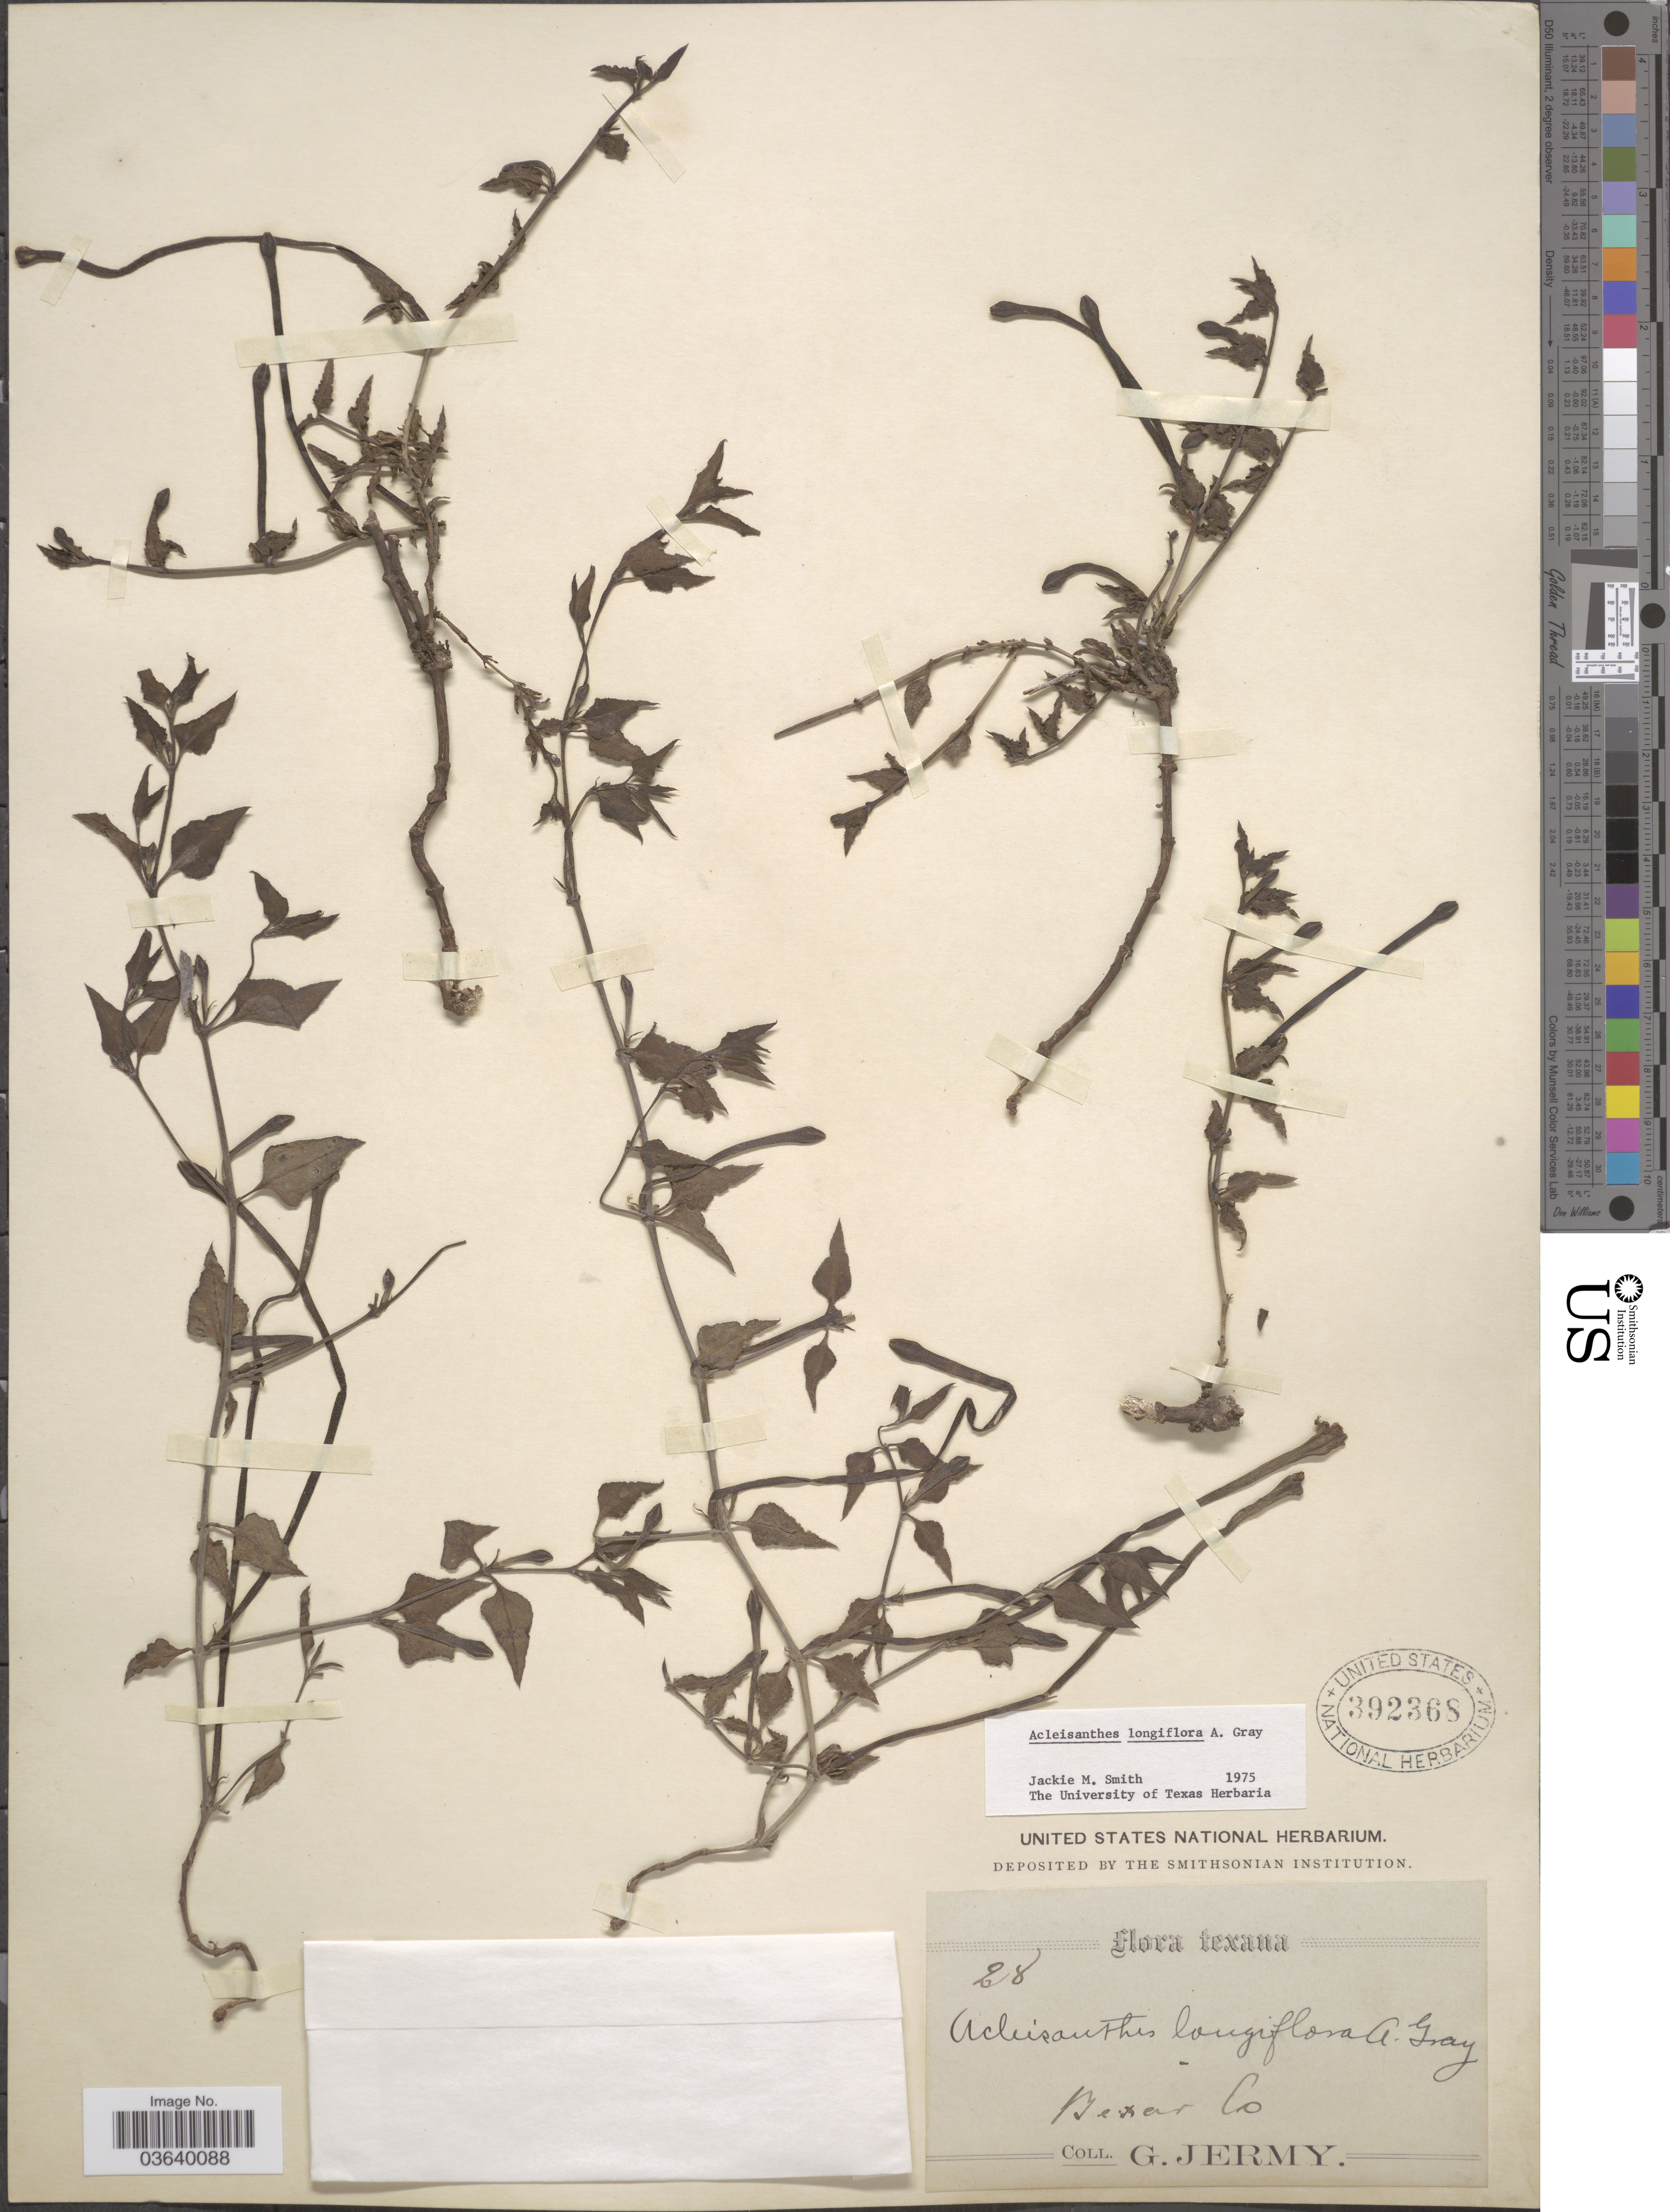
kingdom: Plantae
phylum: Tracheophyta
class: Magnoliopsida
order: Caryophyllales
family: Nyctaginaceae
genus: Acleisanthes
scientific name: Acleisanthes longiflora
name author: A. Gray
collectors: G. Jermy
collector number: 28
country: United States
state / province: Texas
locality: Bexar Co.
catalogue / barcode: US 392368